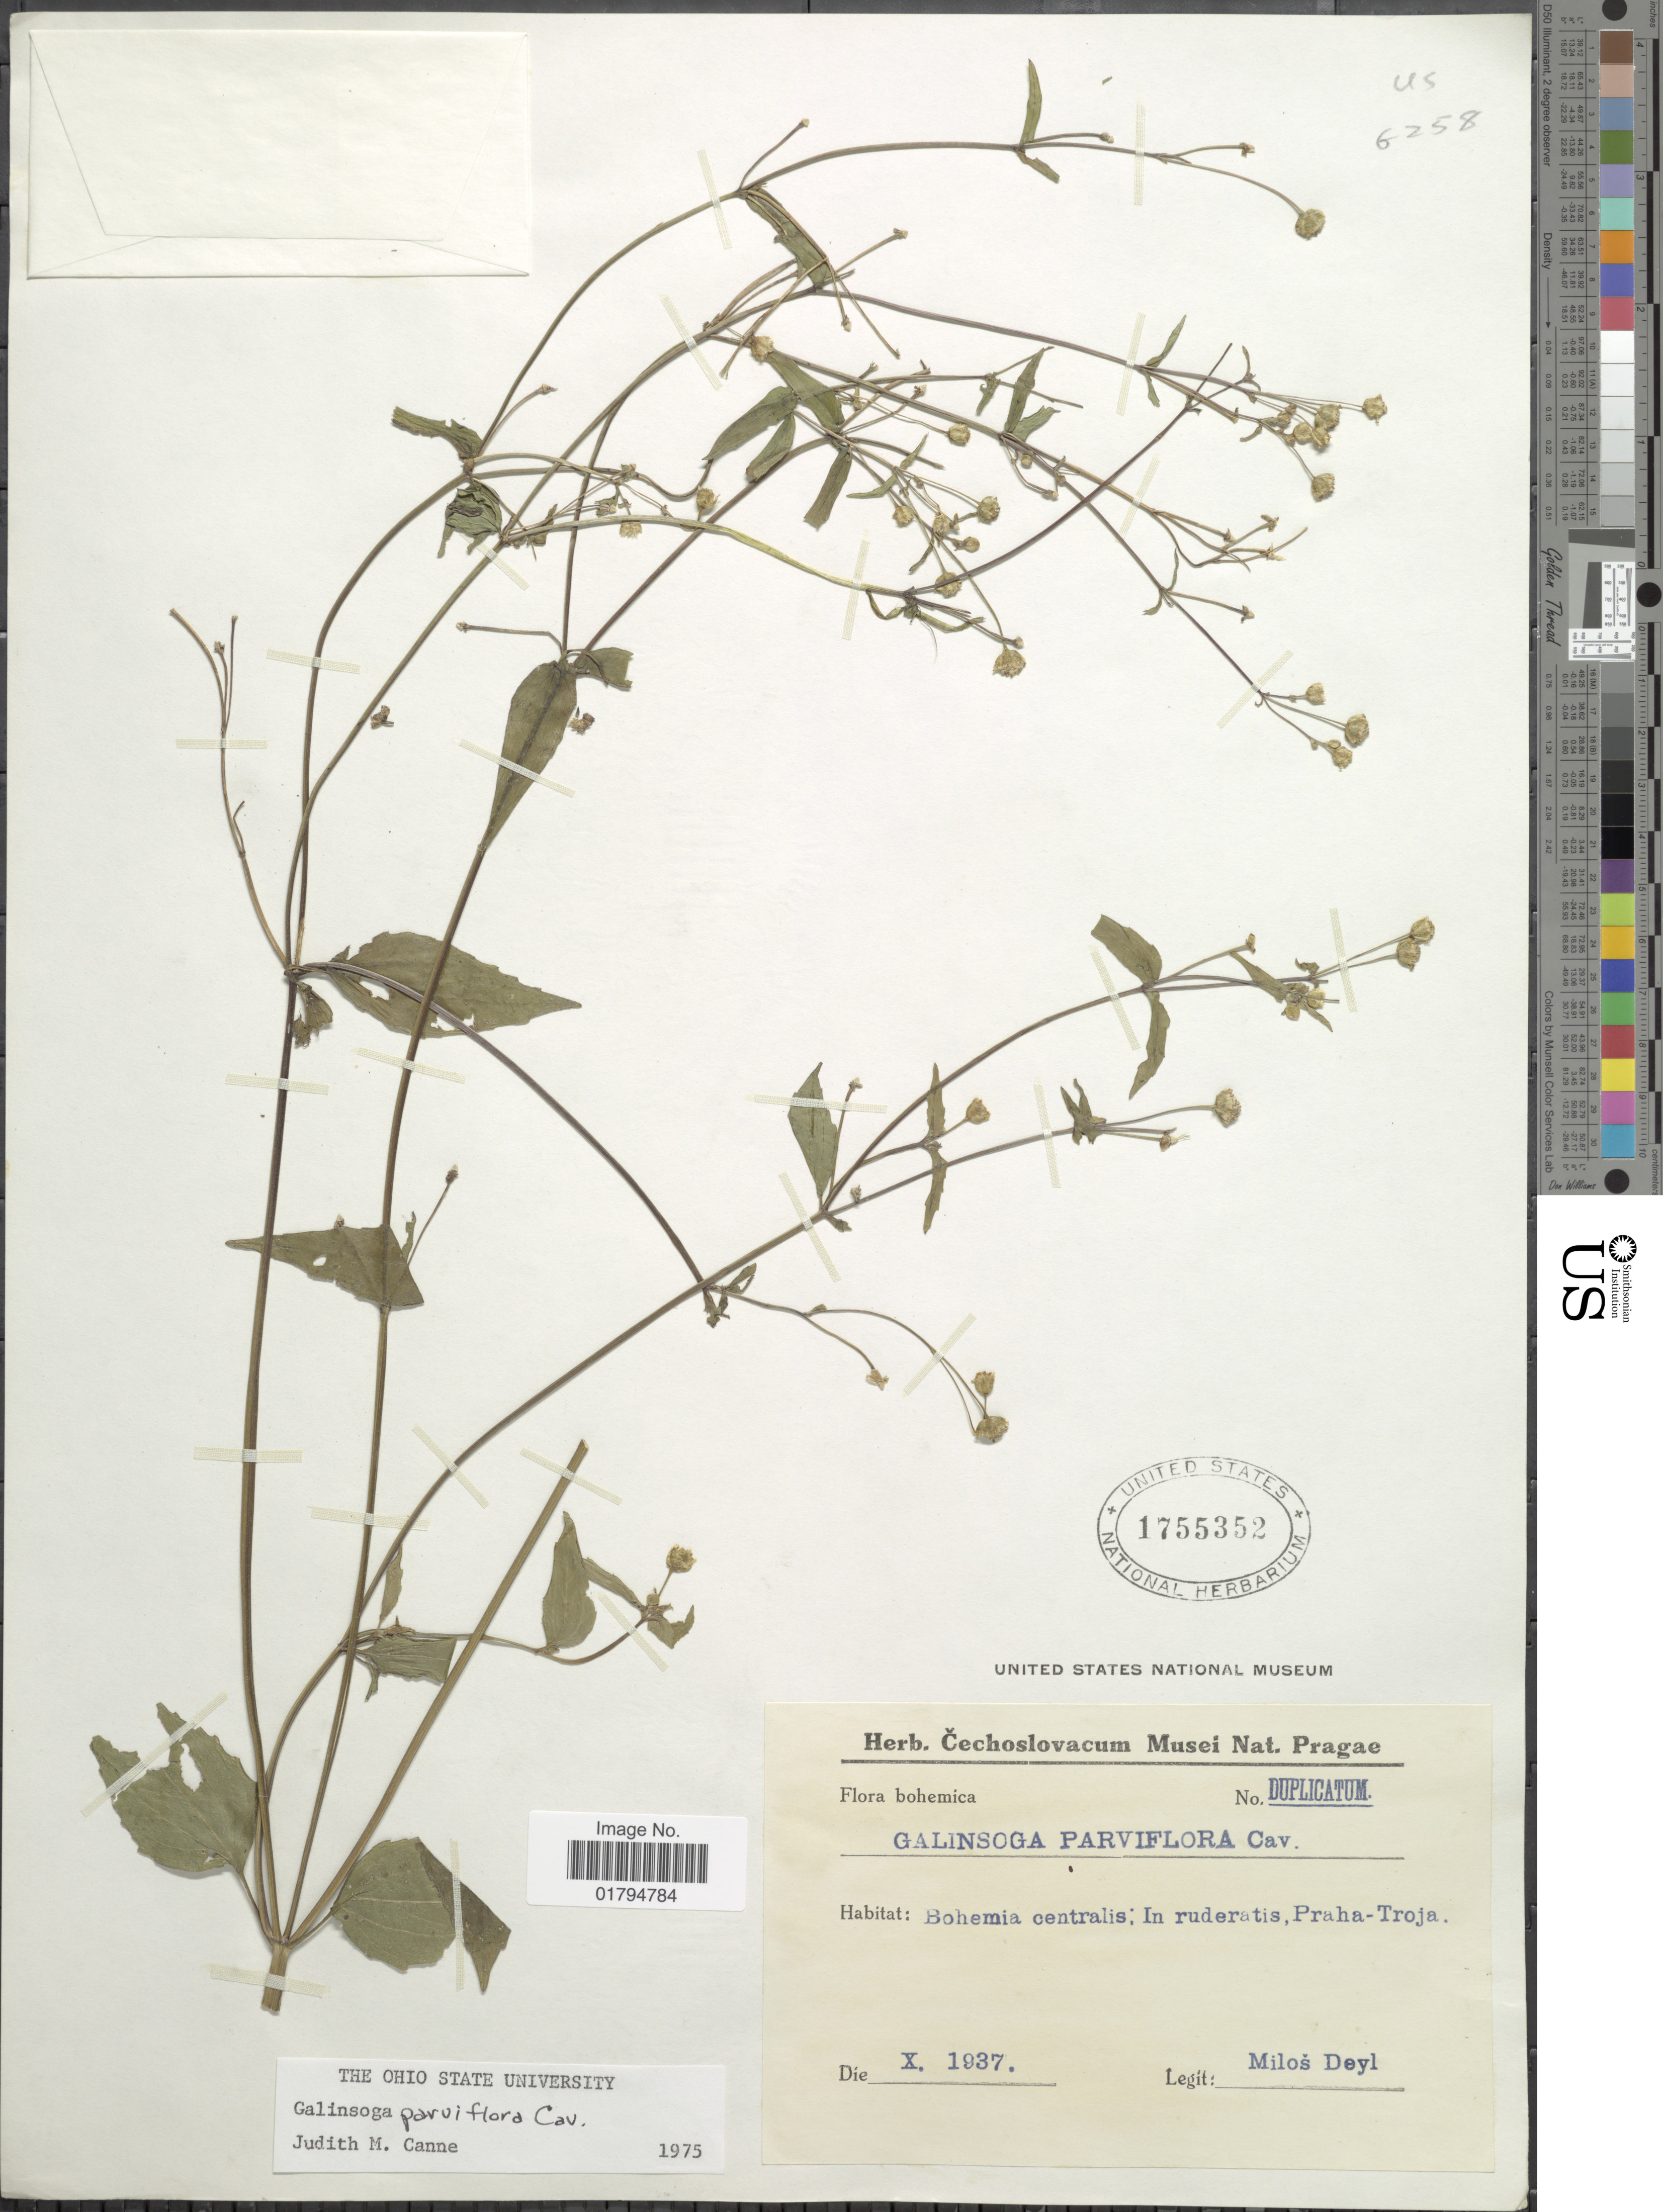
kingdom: Plantae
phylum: Tracheophyta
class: Magnoliopsida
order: Asterales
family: Asteraceae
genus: Galinsoga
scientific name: Galinsoga parviflora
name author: Cav.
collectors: M. Deyl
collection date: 1937-10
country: Czechia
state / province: Central Bohemian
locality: In ruderatis, Praha-Troja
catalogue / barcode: US 1755352